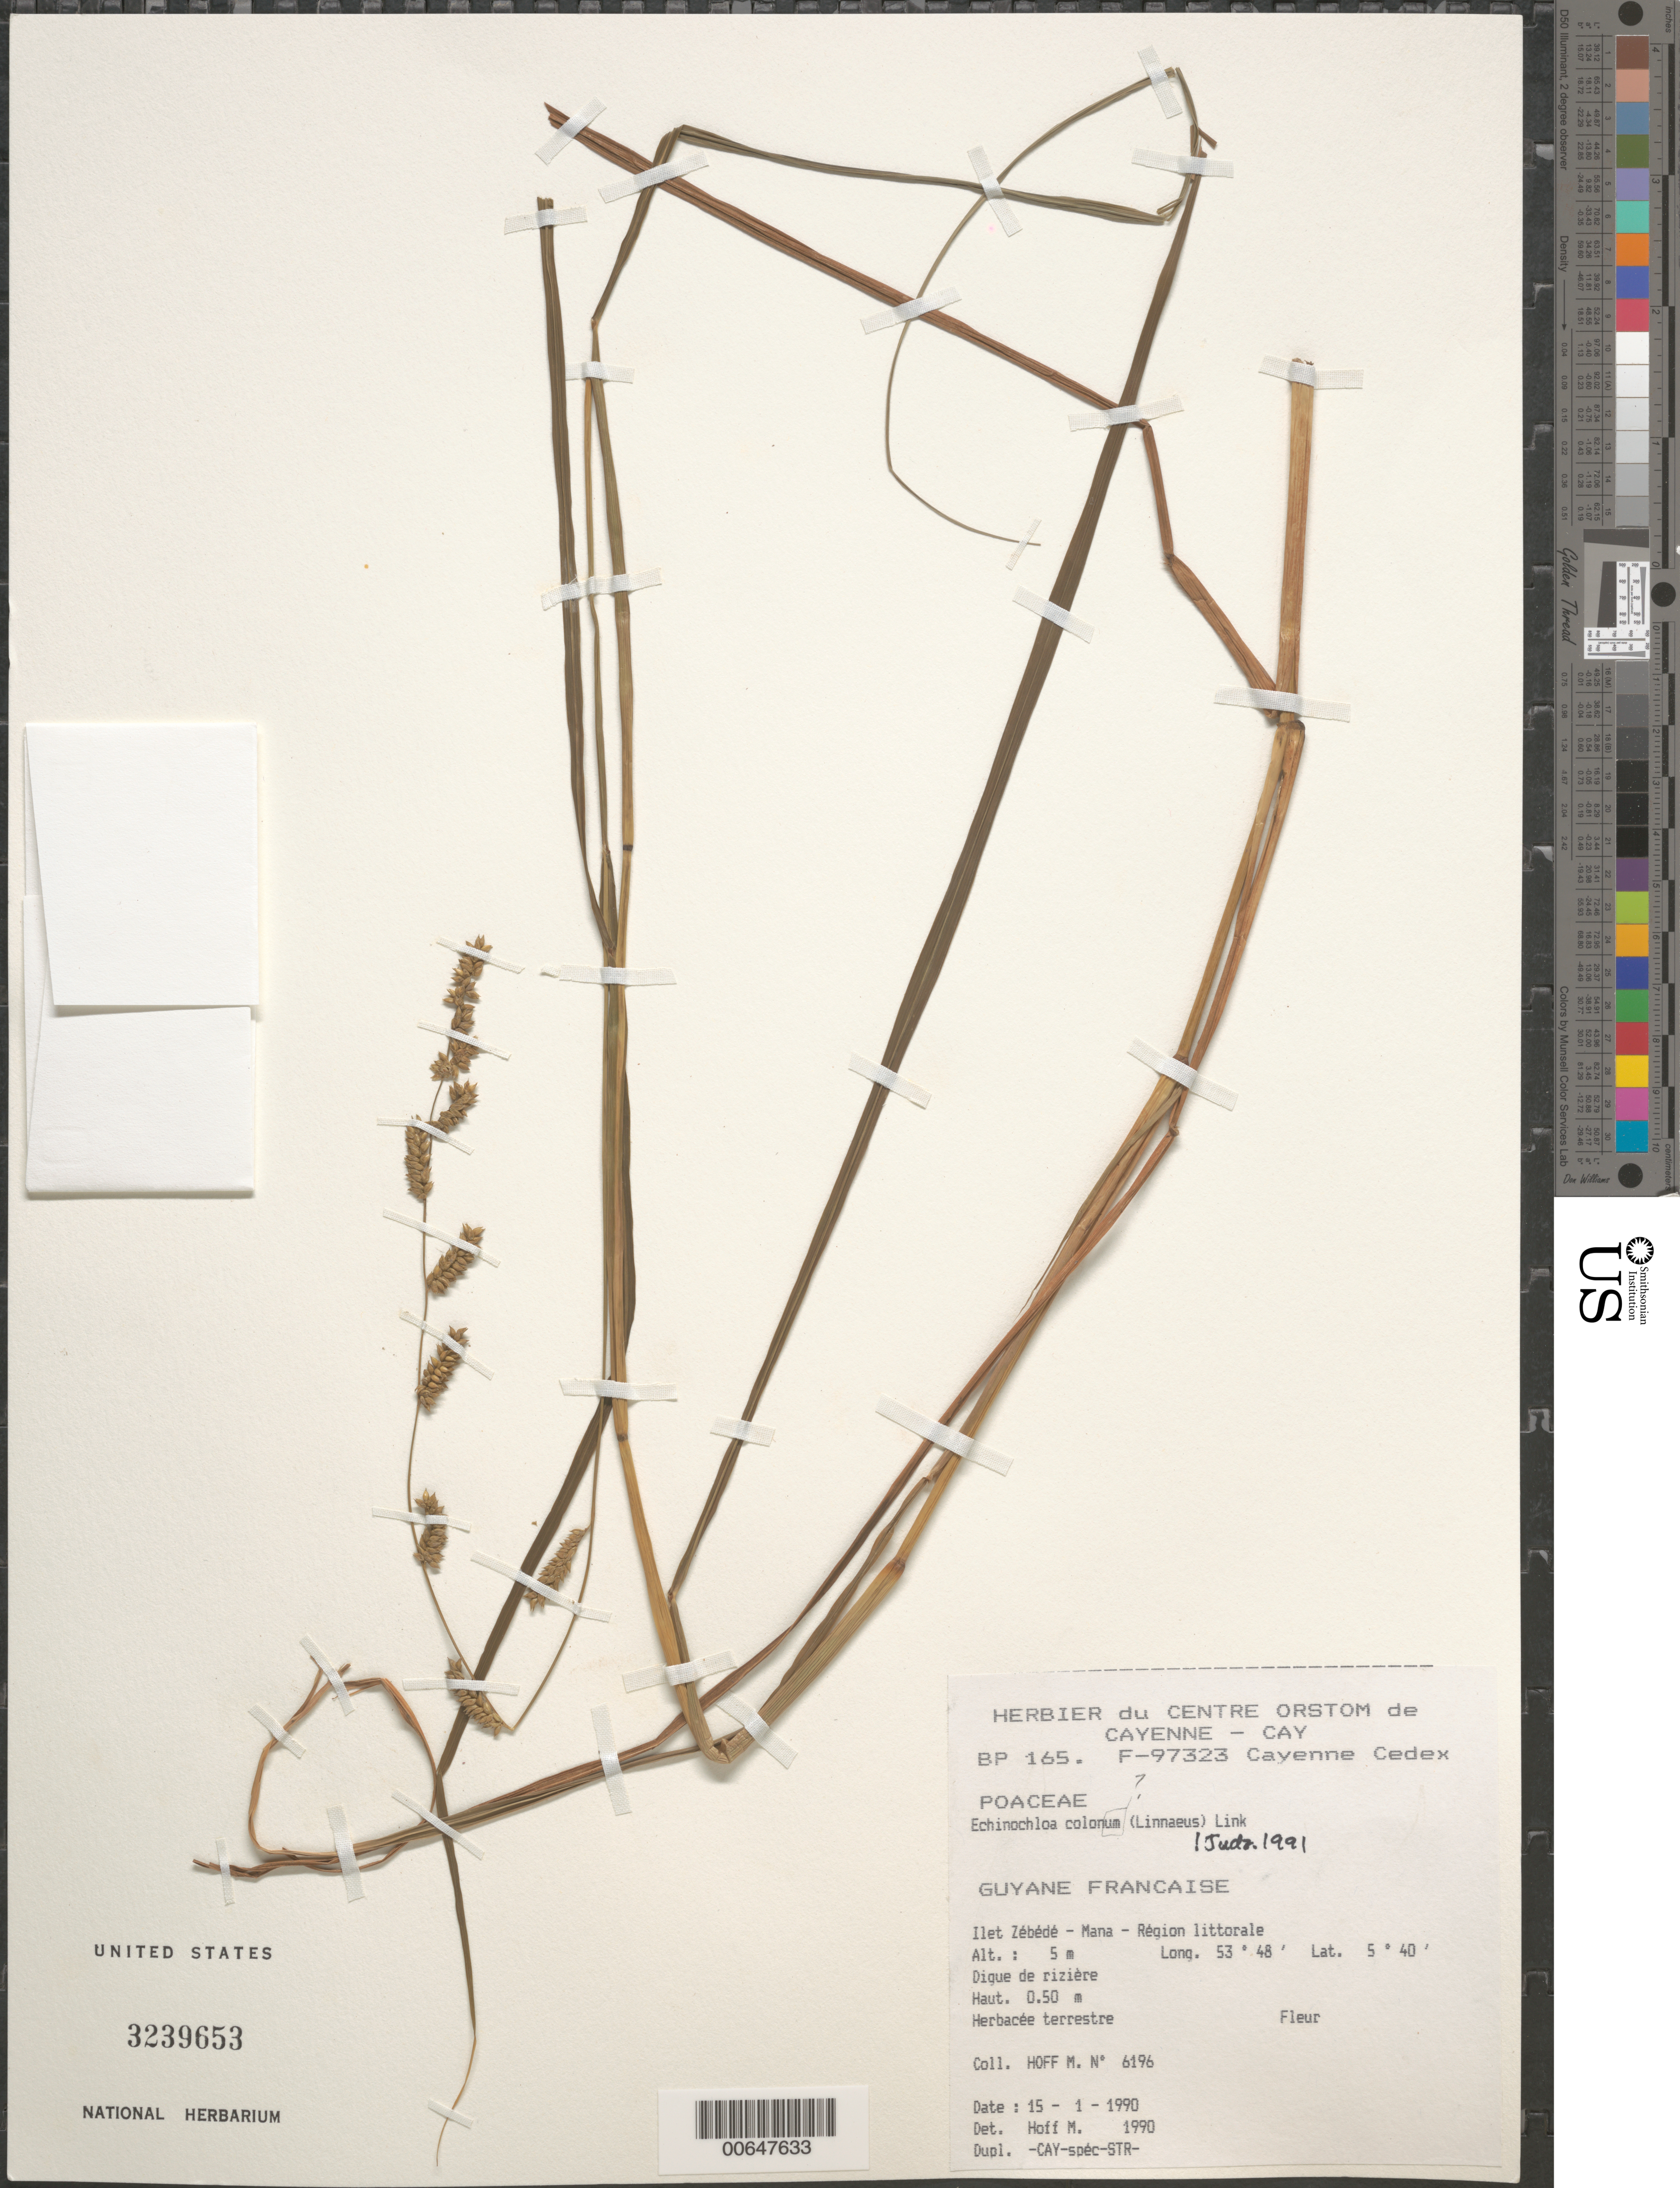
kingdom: Plantae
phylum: Tracheophyta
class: Liliopsida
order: Poales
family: Poaceae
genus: Echinochloa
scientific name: Echinochloa colona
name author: (L.) Link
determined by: Judziewicz, E. J.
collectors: M. Hoff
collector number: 6196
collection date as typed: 15-Jan-90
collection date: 1990-01-15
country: French Guiana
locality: Ilet Zébédé, Mana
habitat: Région littorale. Digue de riziere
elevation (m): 5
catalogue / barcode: US 3239653